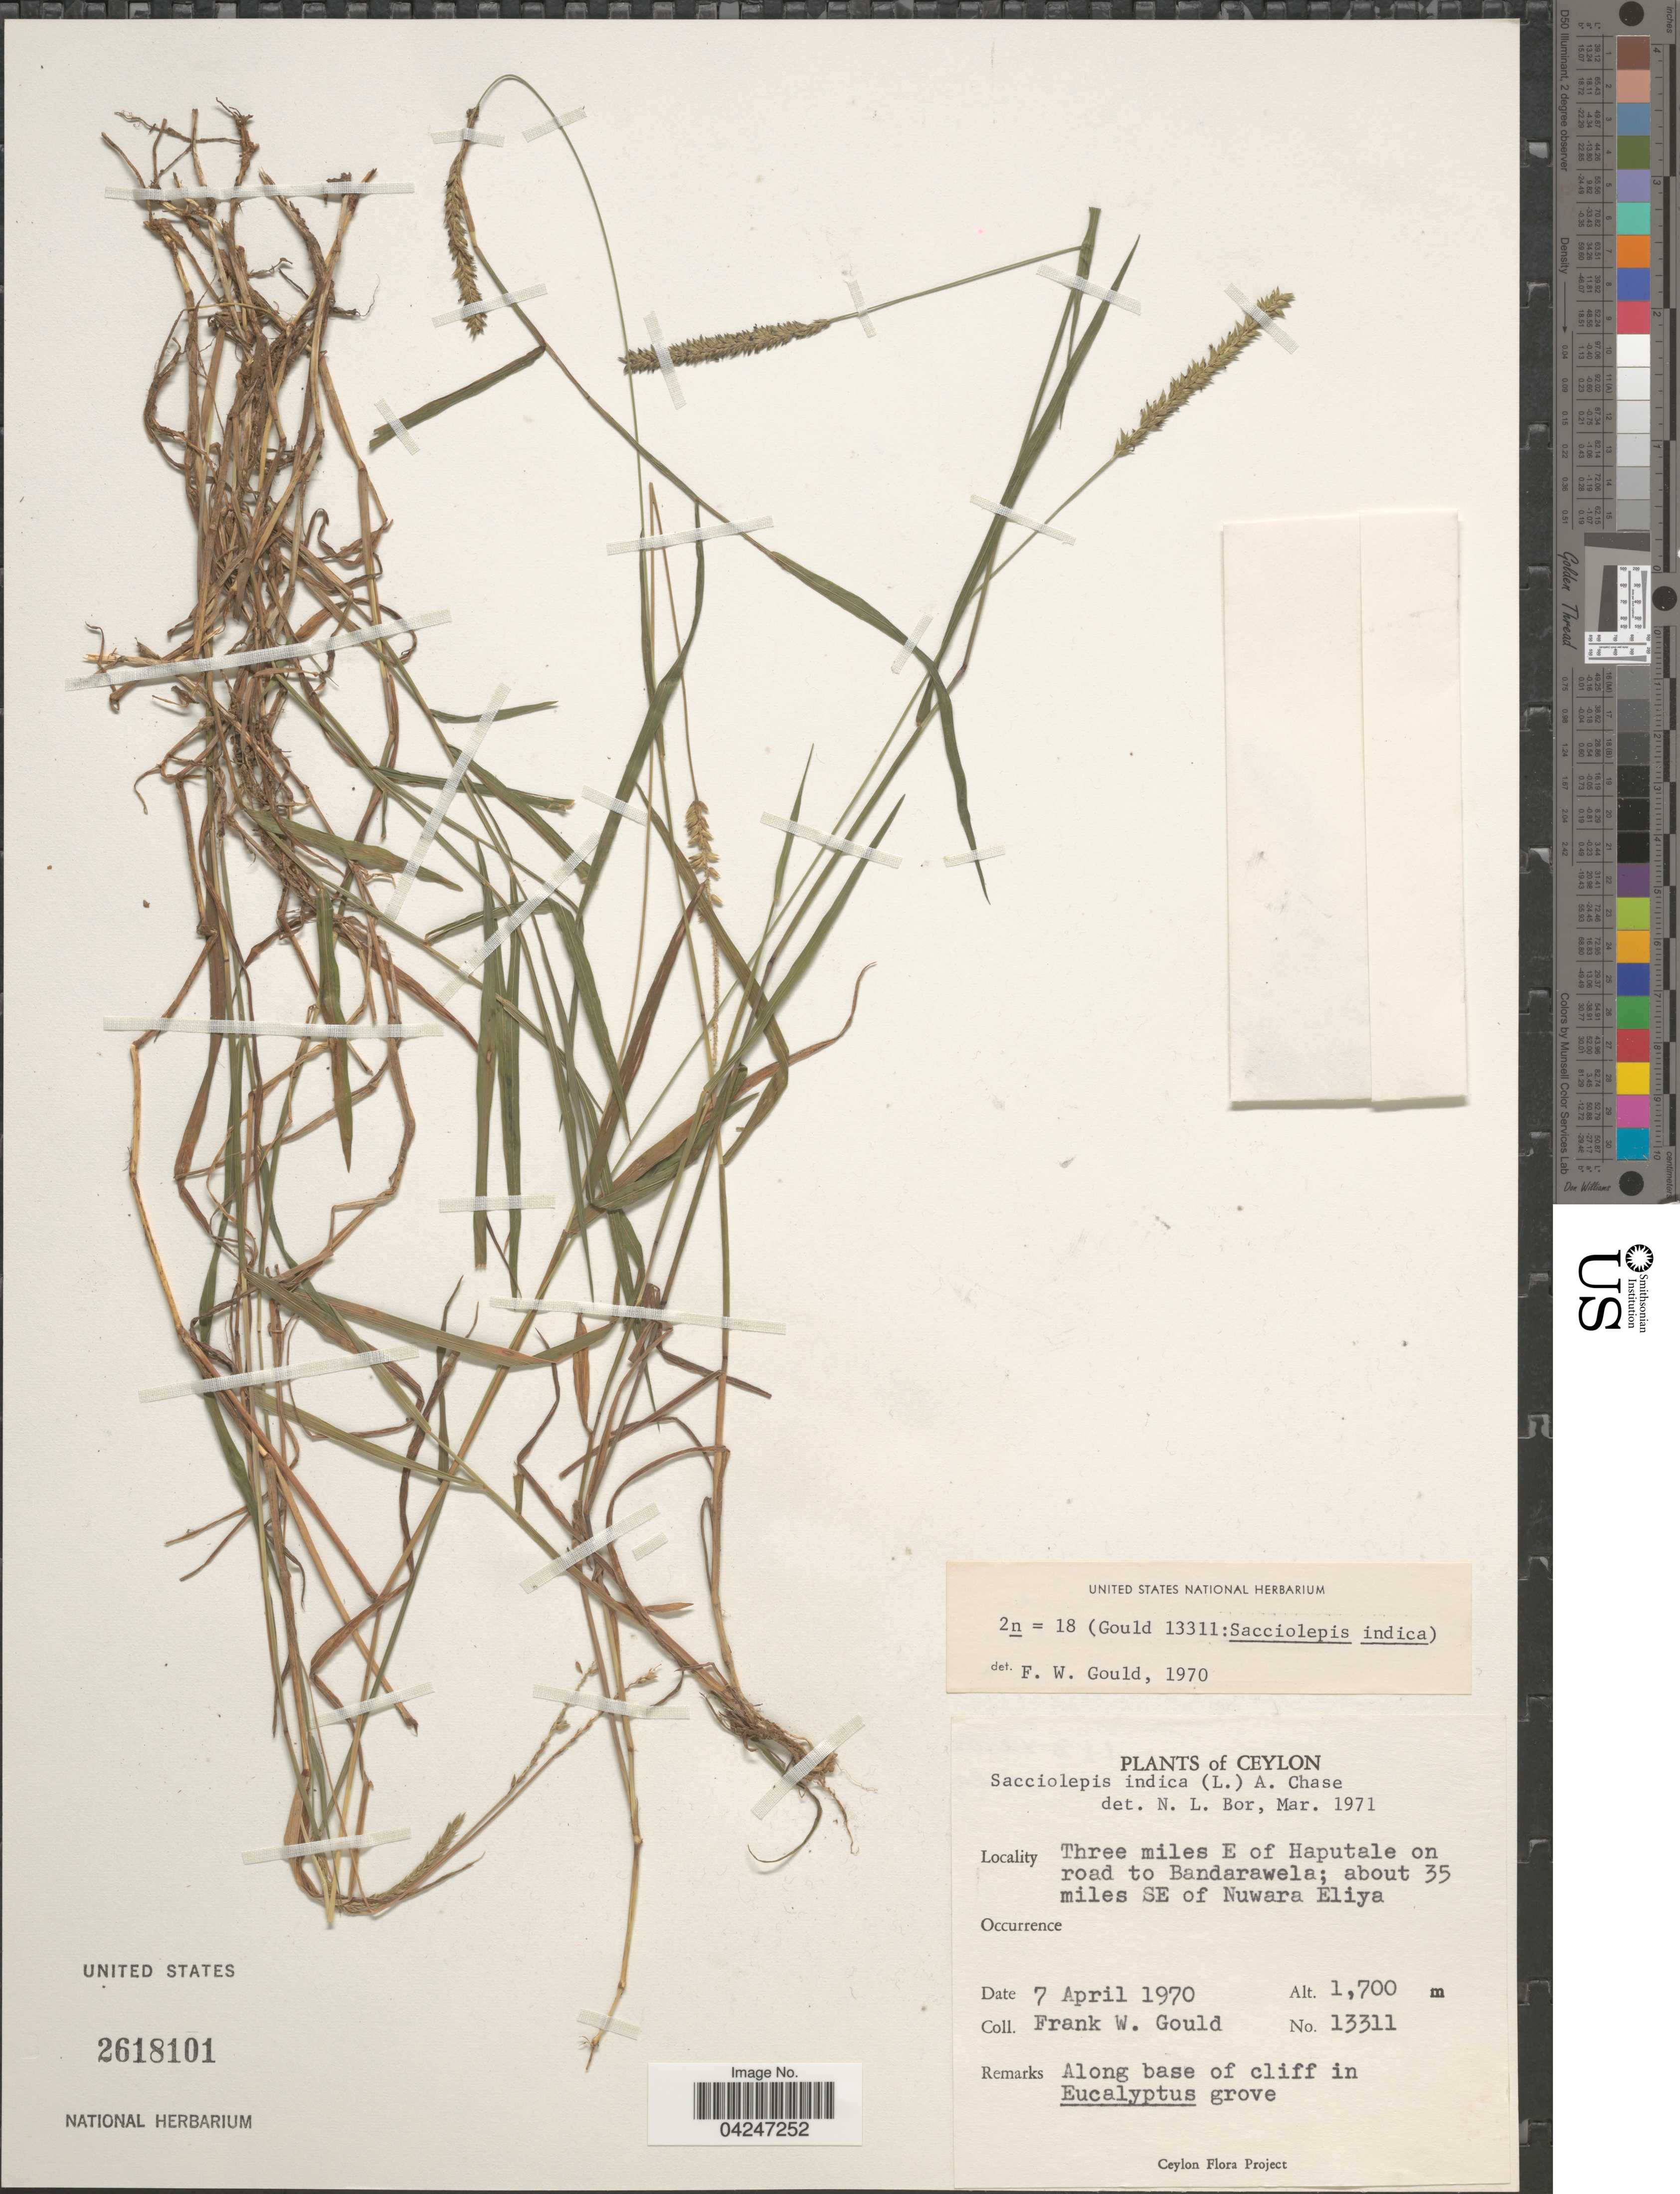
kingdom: Plantae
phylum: Tracheophyta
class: Liliopsida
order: Poales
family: Poaceae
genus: Sacciolepis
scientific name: Sacciolepis indica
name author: (L.) Chase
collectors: F. W. Gould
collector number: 13311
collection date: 1970-04-07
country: Sri Lanka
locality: Ceylon. Three miles E of Haputale on road to Bandarawela; about 35 miles SE of Nuwara Eliya.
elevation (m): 1700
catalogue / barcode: US 2618101